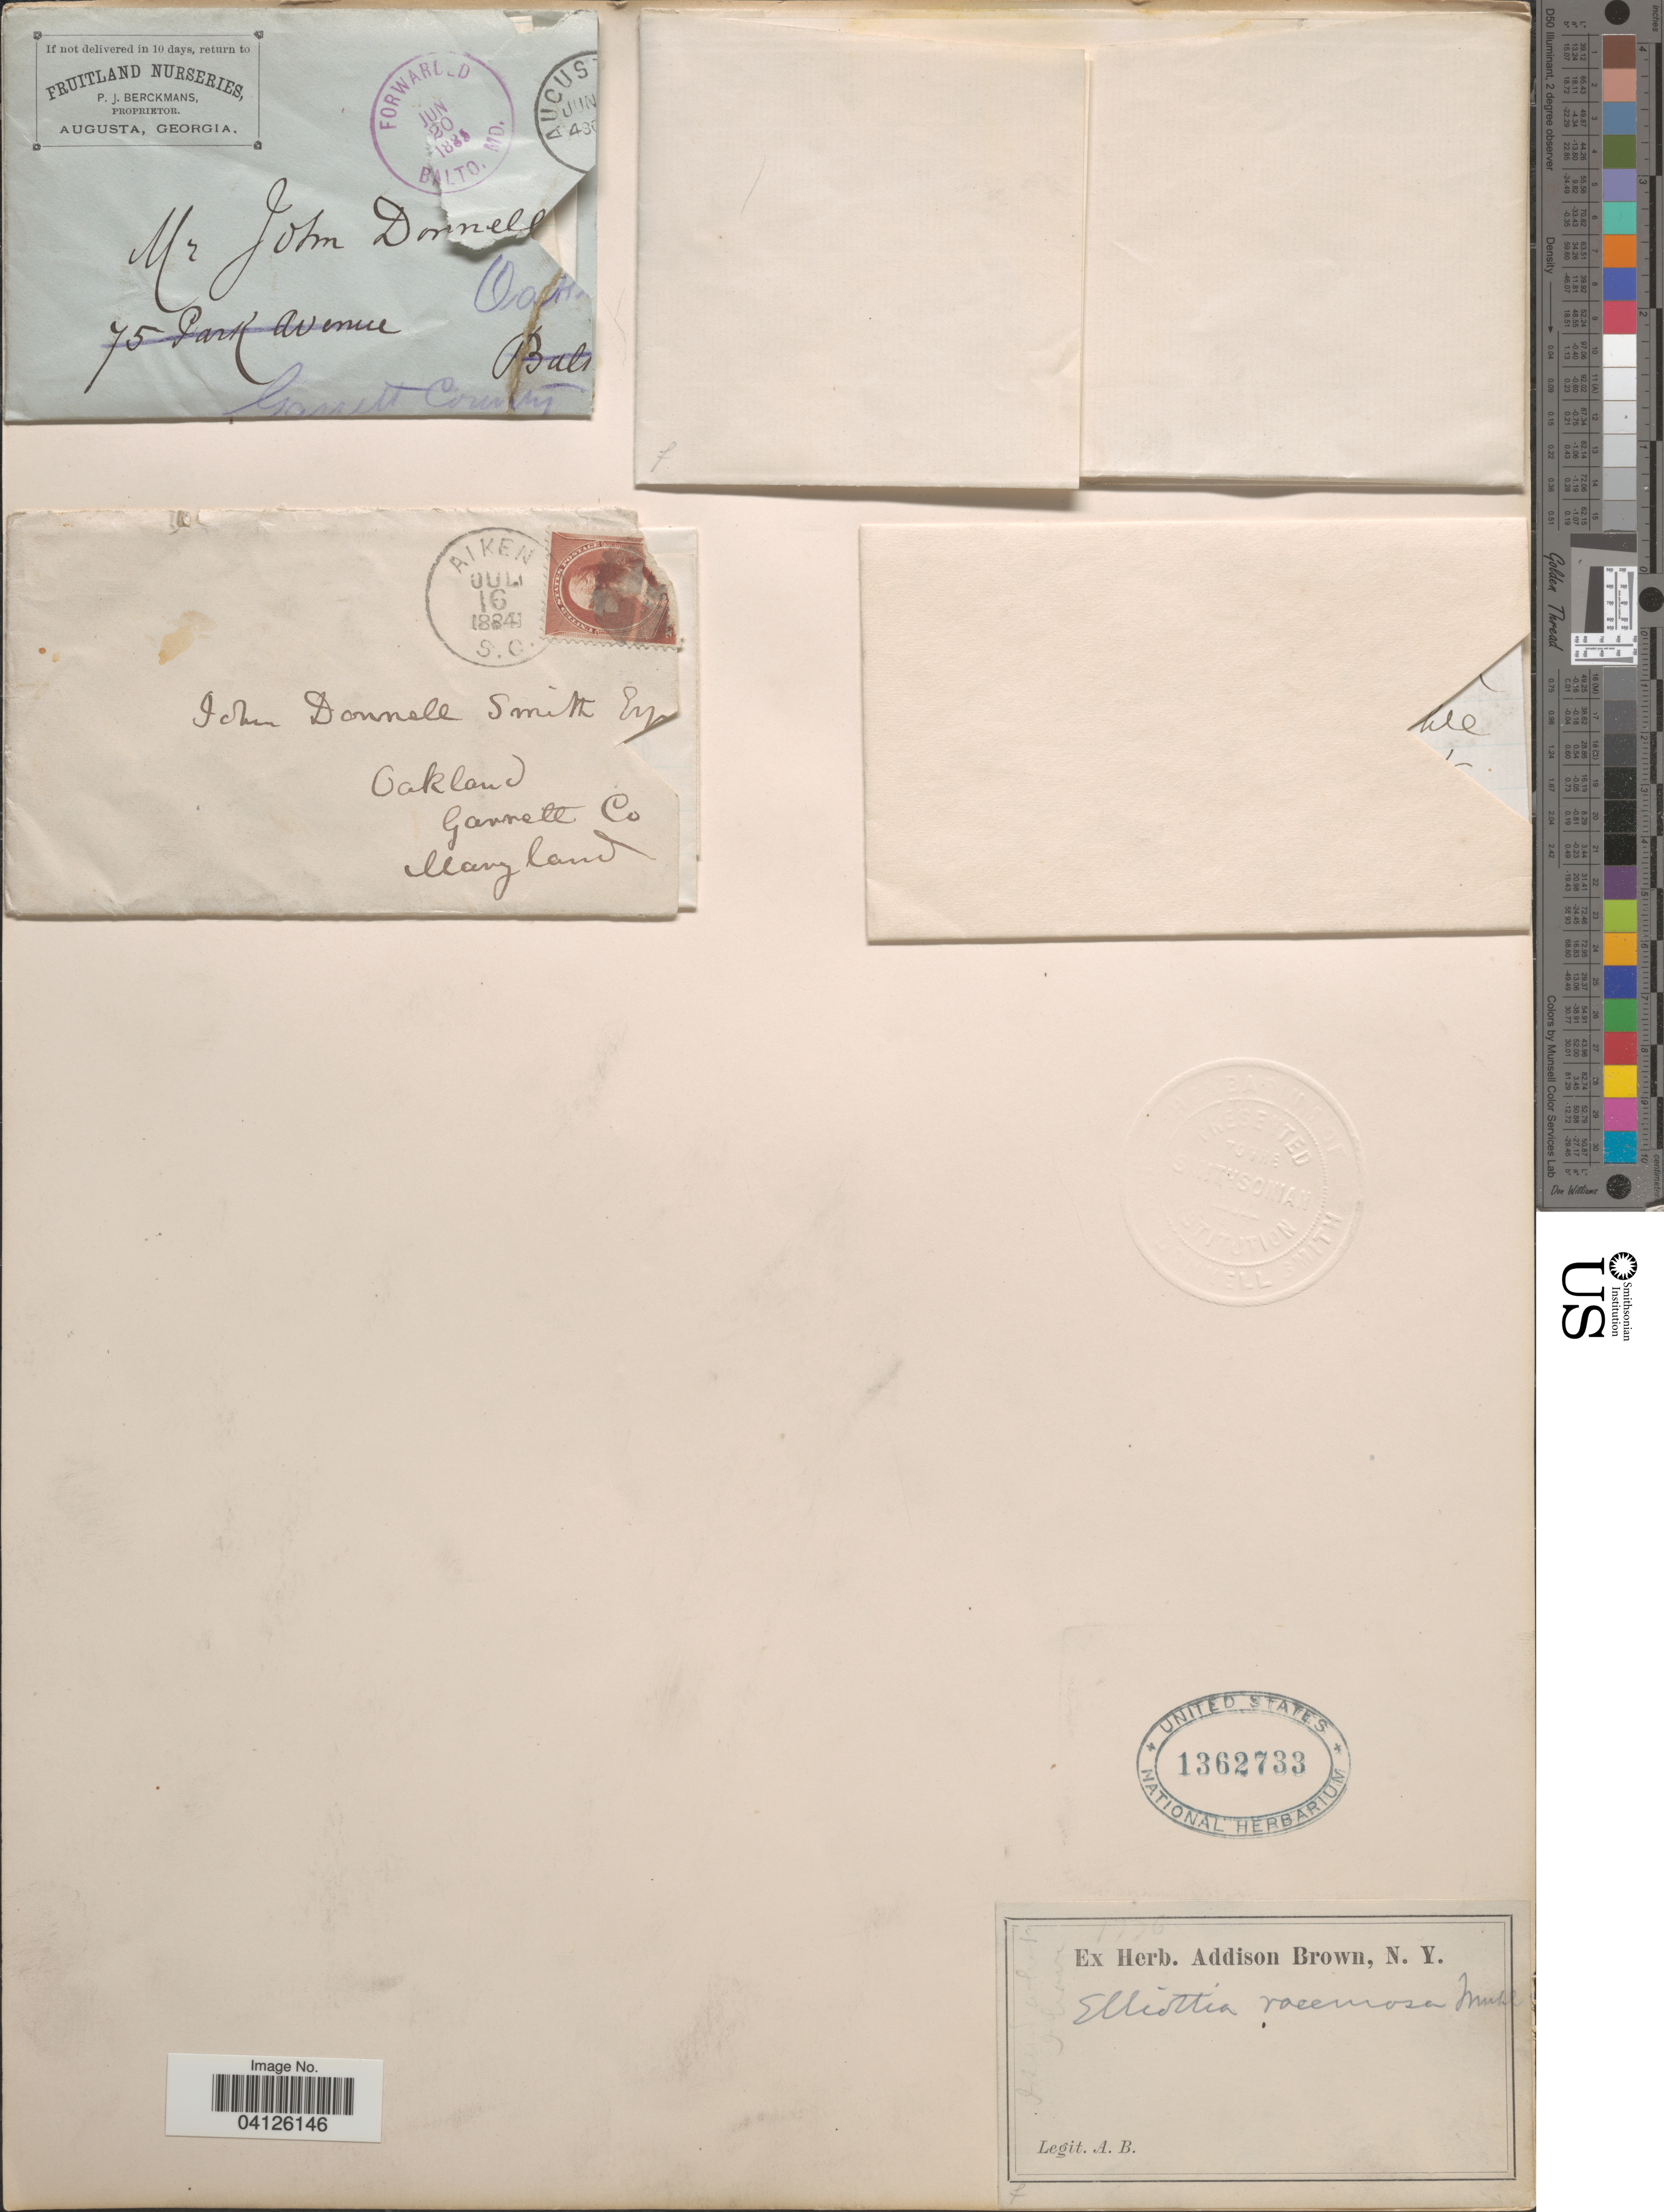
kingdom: Plantae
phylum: Tracheophyta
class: Magnoliopsida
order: Ericales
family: Ericaceae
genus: Elliottia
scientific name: Elliottia racemosa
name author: Muhl. ex Elliott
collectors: A. Brown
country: United States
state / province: Maryland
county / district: Garrett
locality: John Donnell Smith Esq. Oakland. Garrett Co.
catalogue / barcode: US 1362733